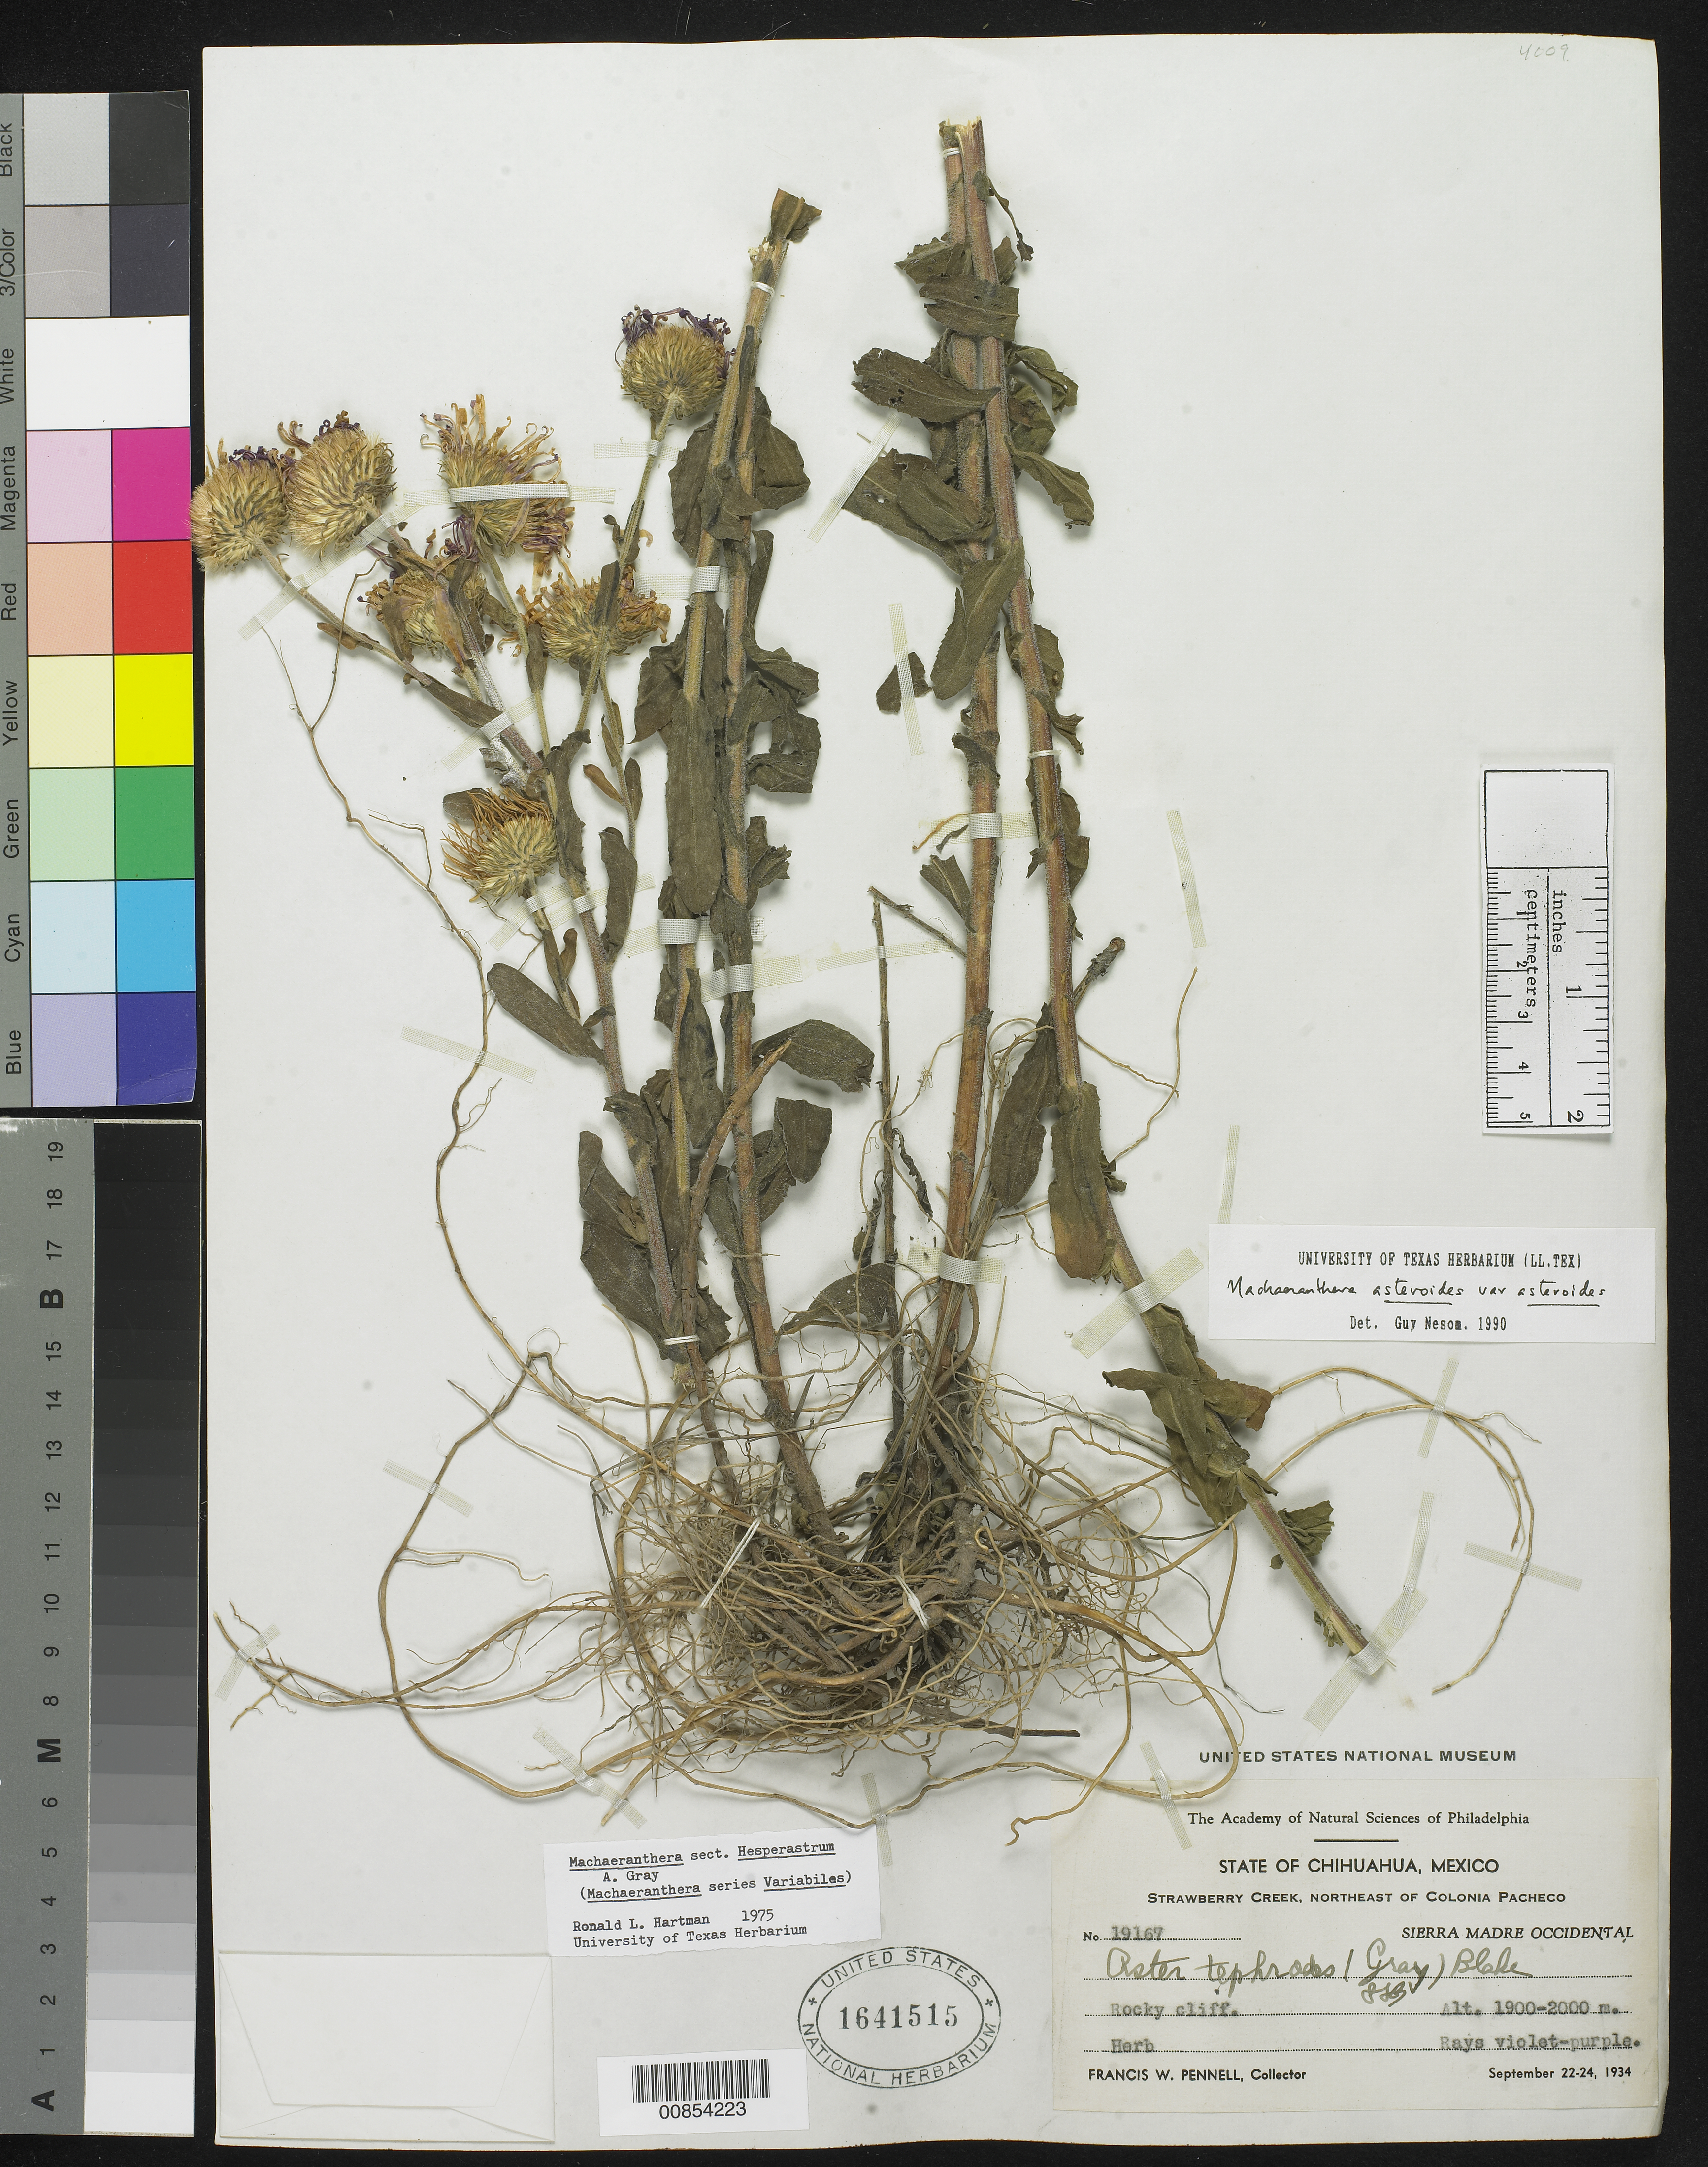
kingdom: Plantae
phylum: Tracheophyta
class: Magnoliopsida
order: Asterales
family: Asteraceae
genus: Machaeranthera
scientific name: Machaeranthera asteroides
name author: (Torr.) Greene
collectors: F. W. Pennell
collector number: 19167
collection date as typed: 22 Sep 1934 to 24 Sep 1934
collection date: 1934-09-22/1934-09-24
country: Mexico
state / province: Chihuahua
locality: Strawberry Creek, northeast of Colonia Pacheco. Sierra Madre Occidental, Chihuahua.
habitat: Rocky cliff.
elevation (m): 2000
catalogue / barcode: US 1641515